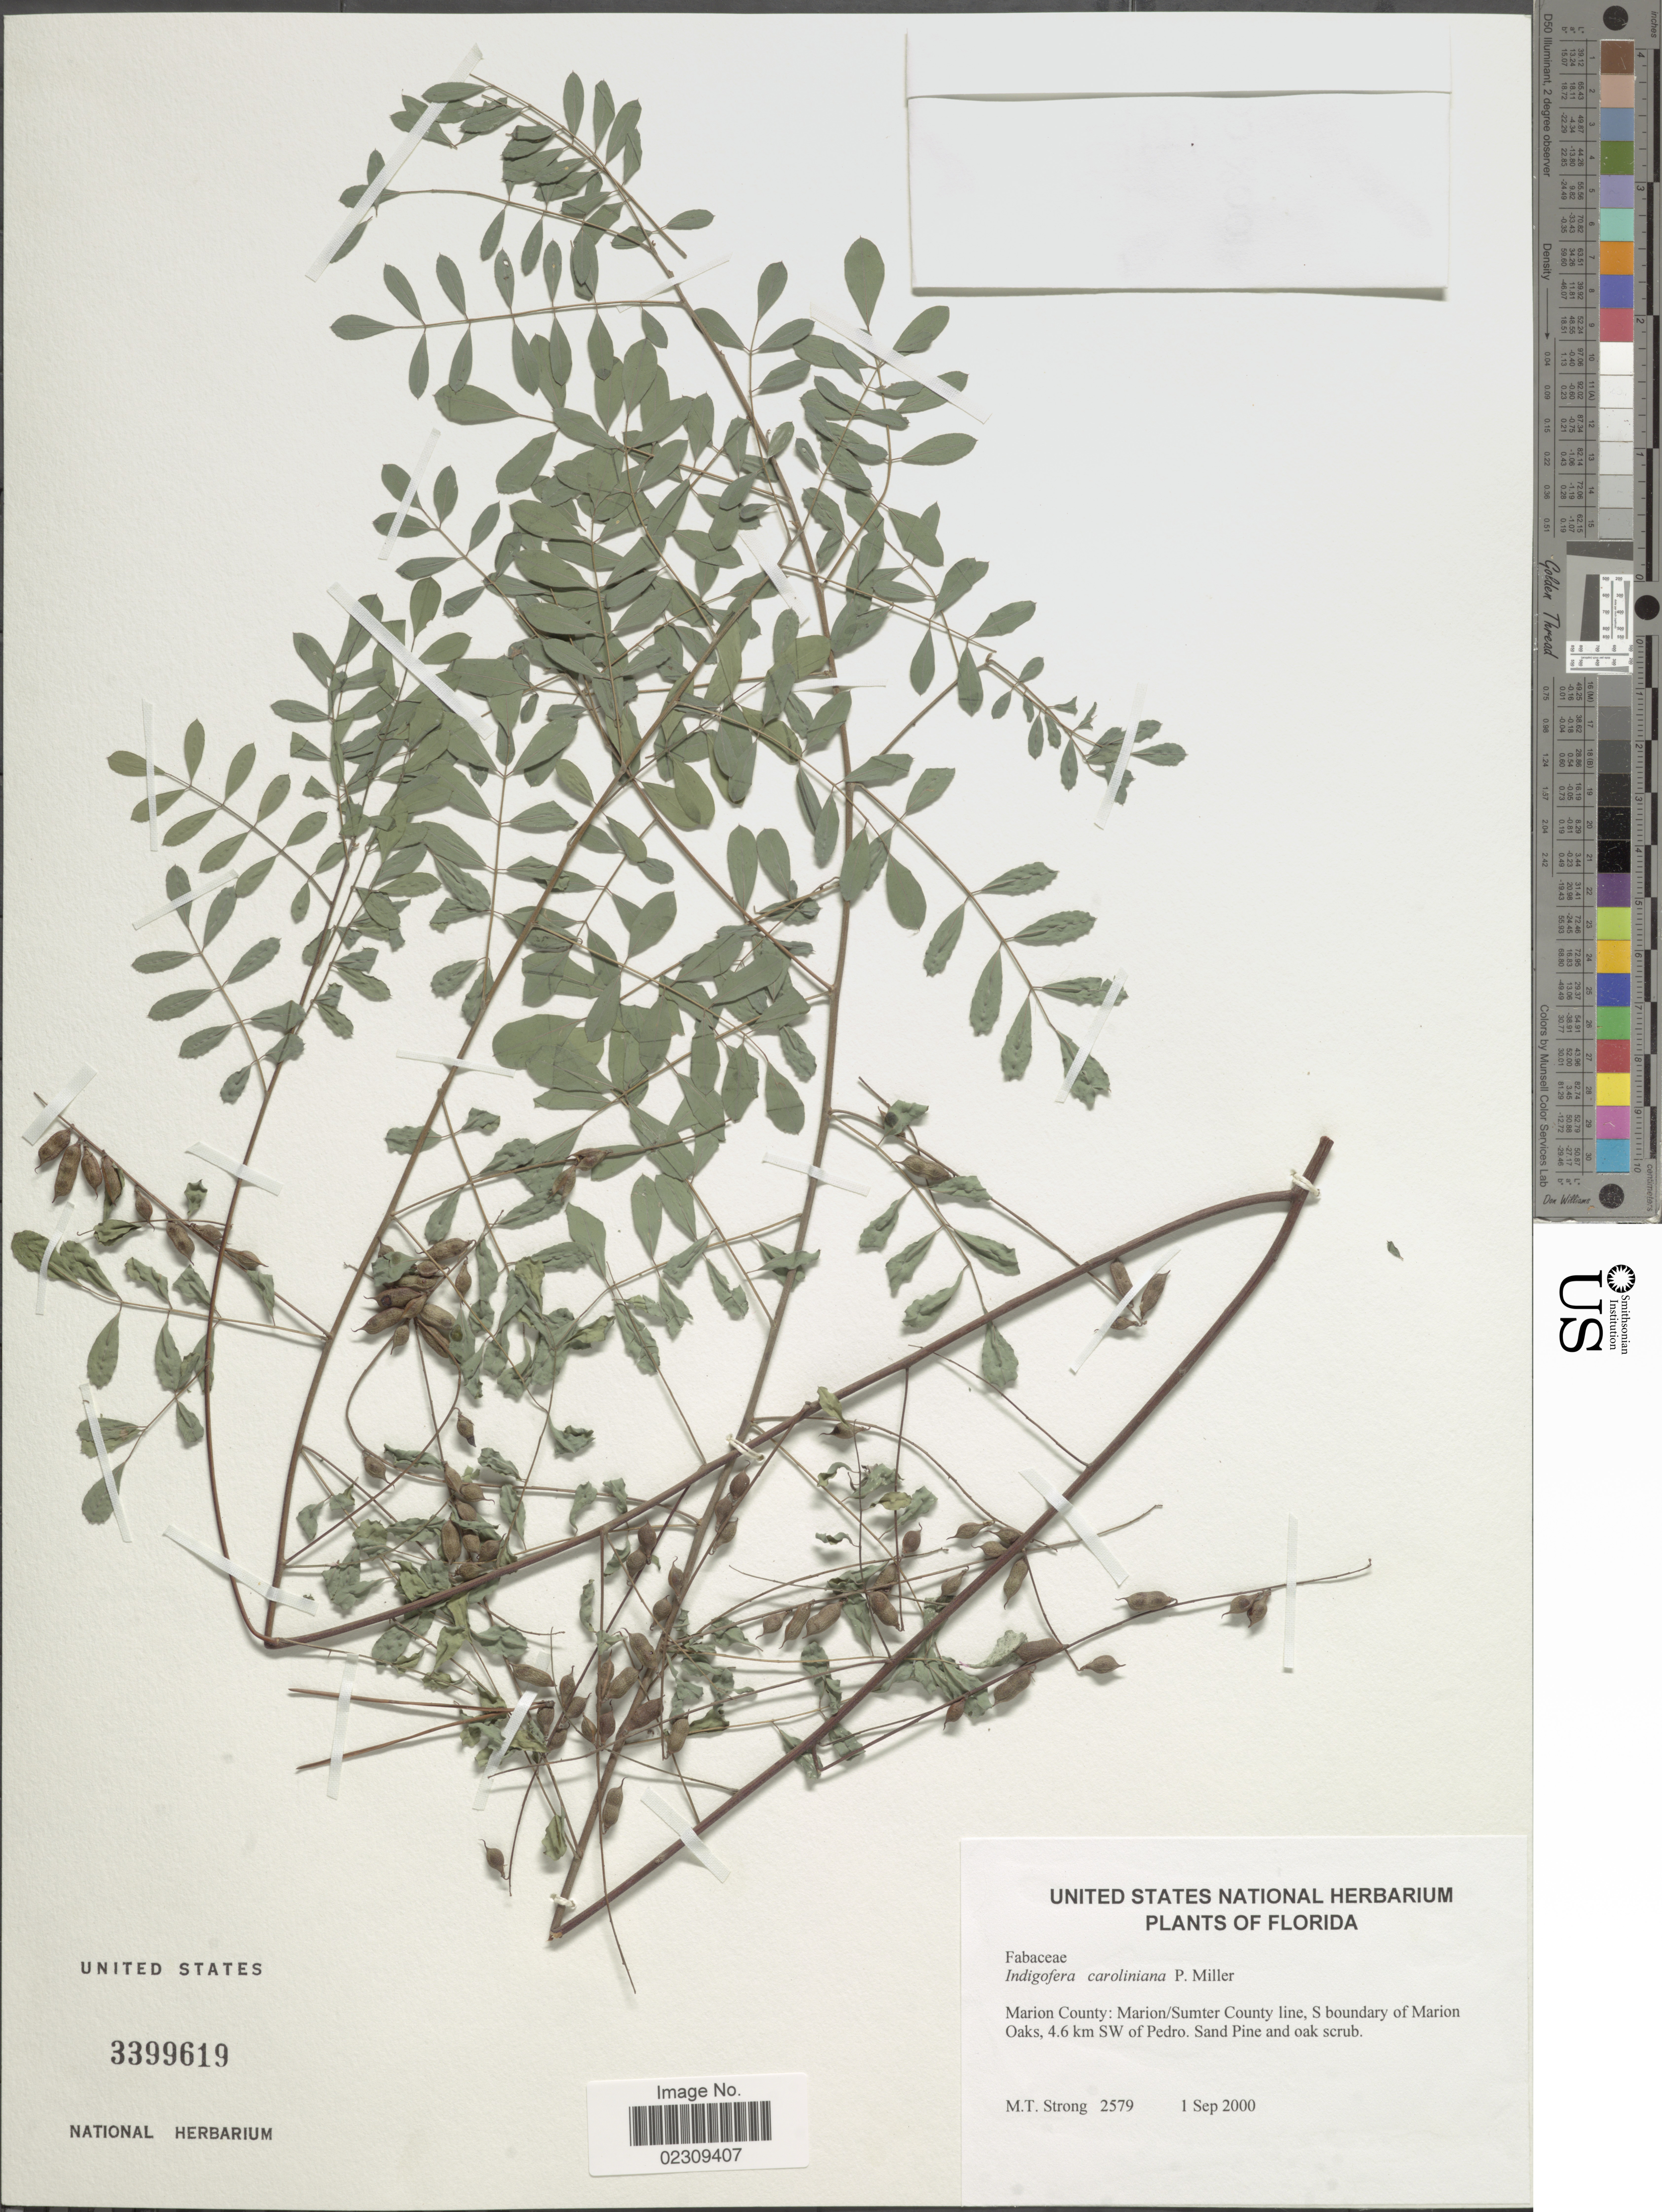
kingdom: Plantae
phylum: Tracheophyta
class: Magnoliopsida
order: Fabales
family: Fabaceae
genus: Indigofera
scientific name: Indigofera caroliniana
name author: Mill.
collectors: M. T. Strong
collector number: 2579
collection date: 2000-09-01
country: United States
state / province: Florida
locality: Marion County, Marion/Sumter County line, S boundary of Marion Oaks, 4.6 km SW of Pedro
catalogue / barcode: US 3399619